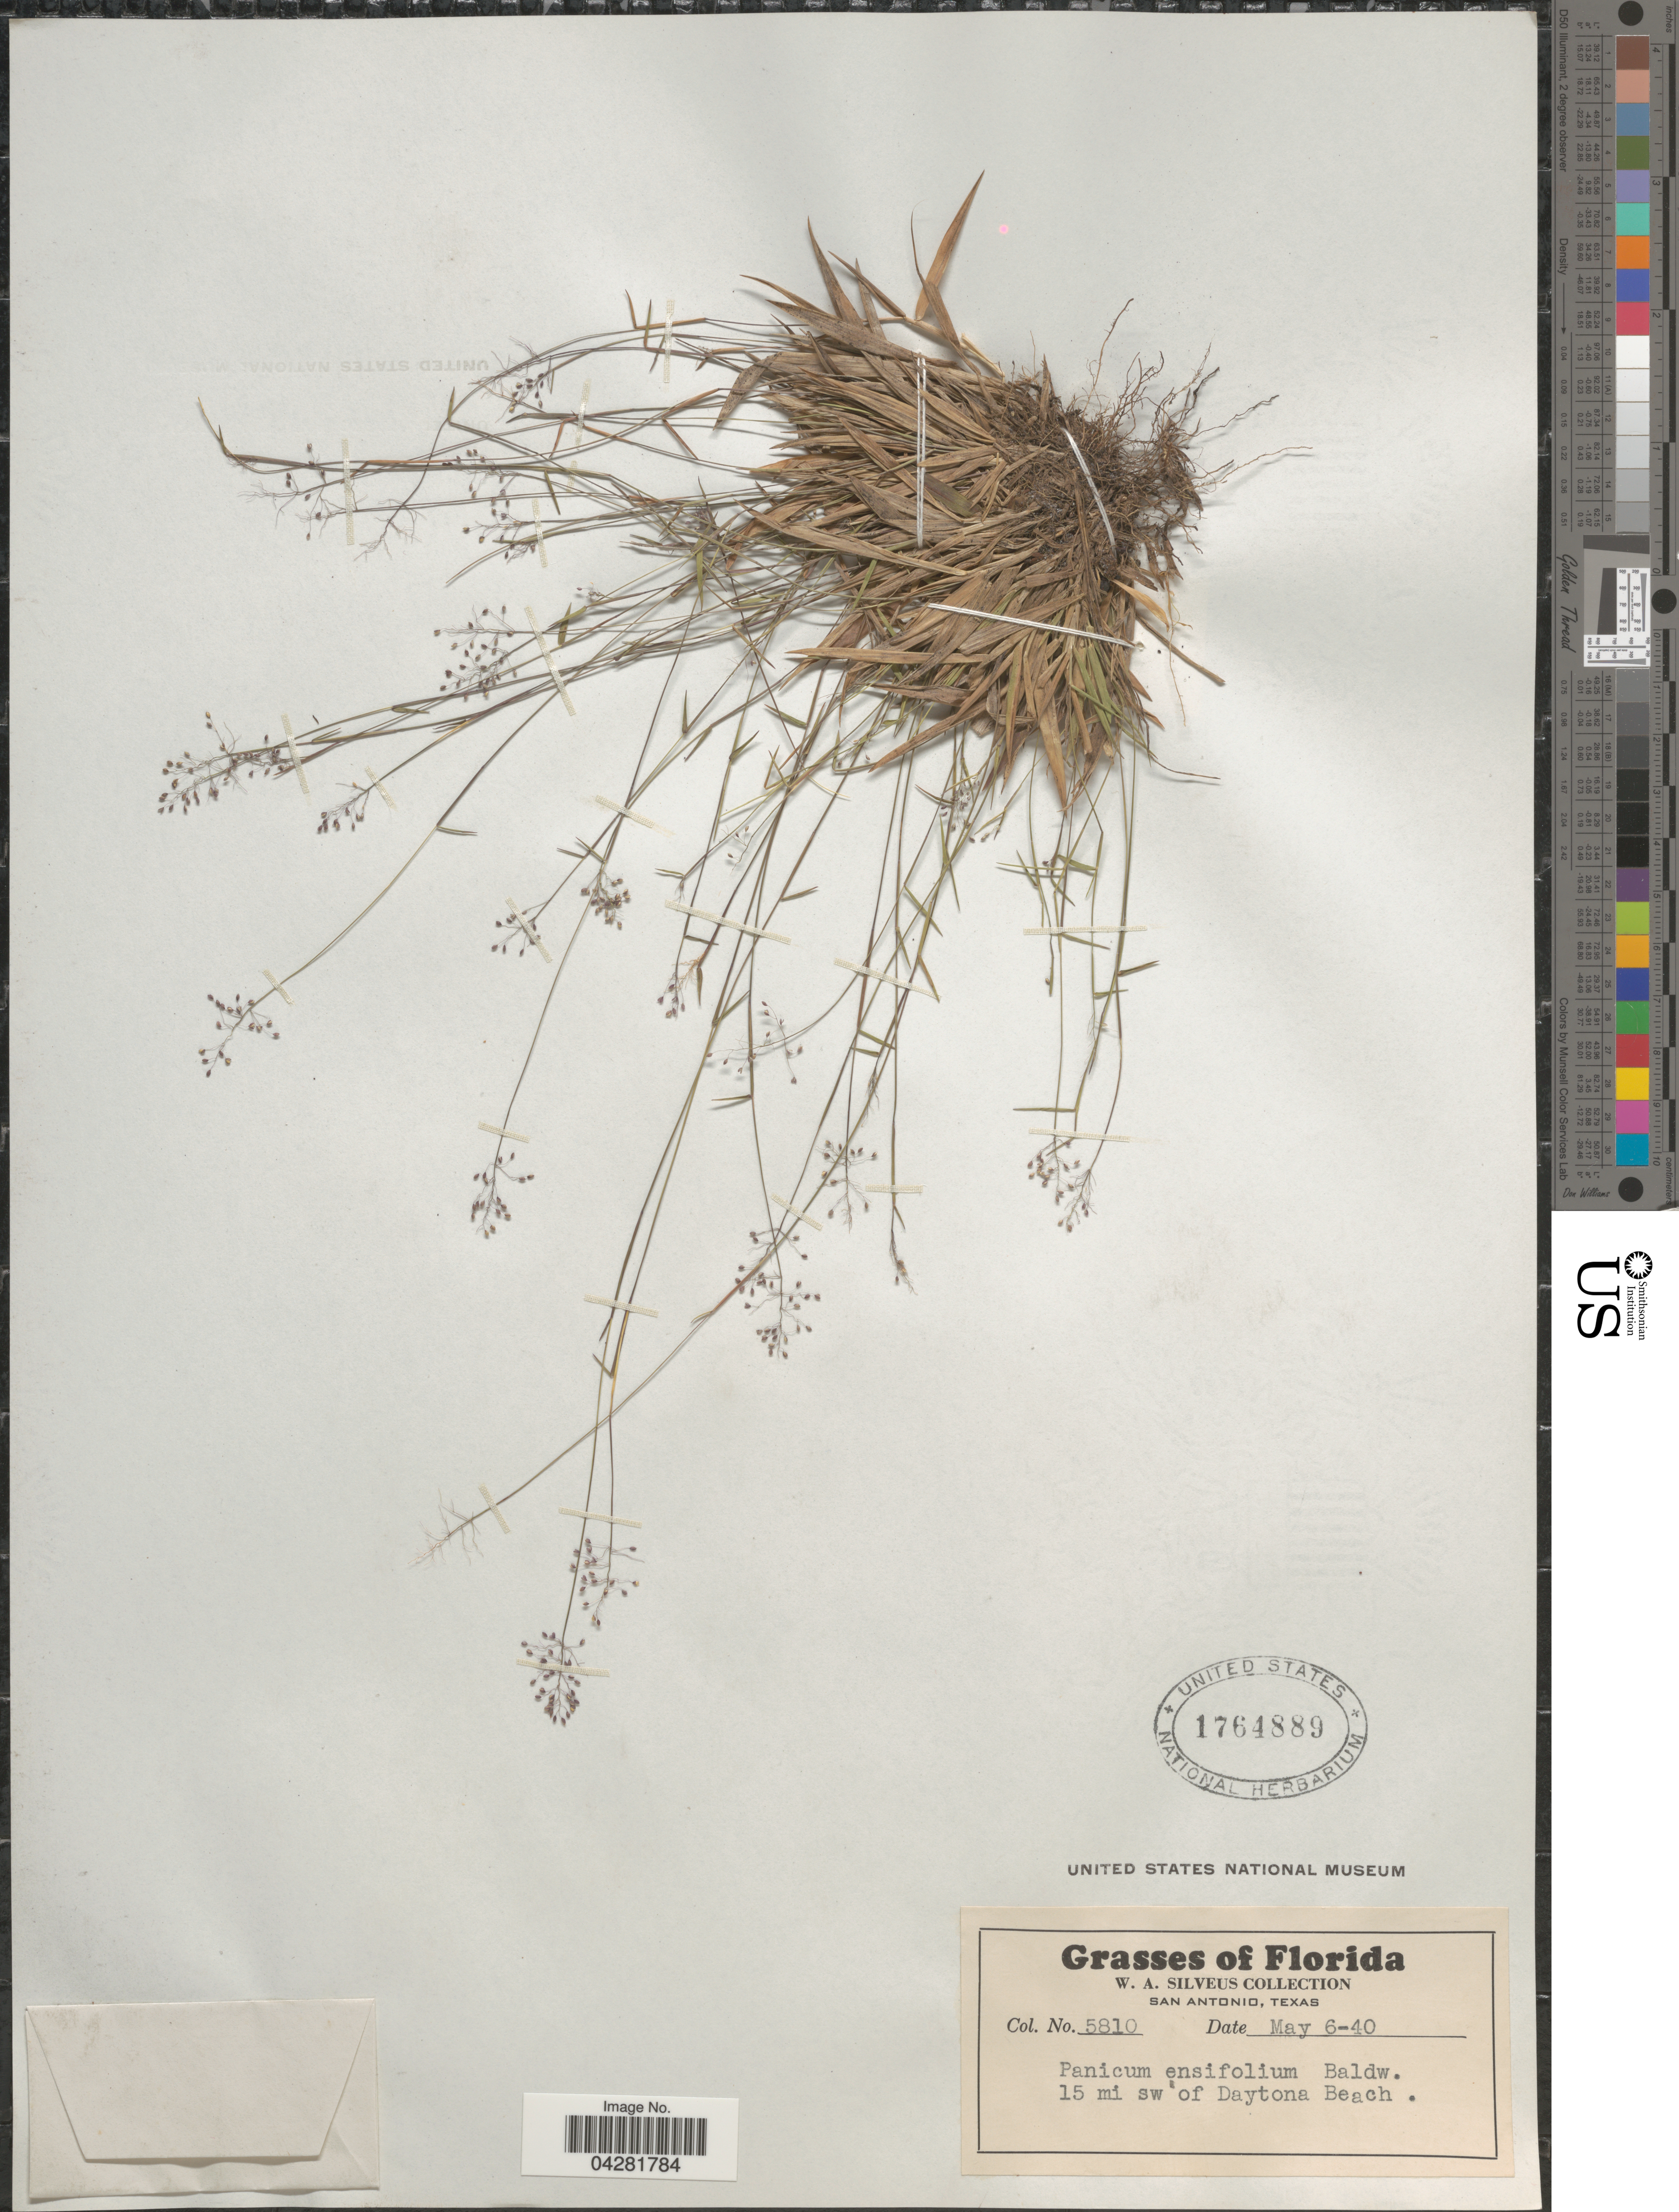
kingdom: Plantae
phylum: Tracheophyta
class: Liliopsida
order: Poales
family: Poaceae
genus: Dichanthelium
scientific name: Dichanthelium ensifolium var. ensifolium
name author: (Baldwin ex Elliot) Gould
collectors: W. Silveus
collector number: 5810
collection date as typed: Transcribed d/m/y: 6/5/40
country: United States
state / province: Florida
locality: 15 mi sw of Daytona Beach.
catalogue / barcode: US 1764889